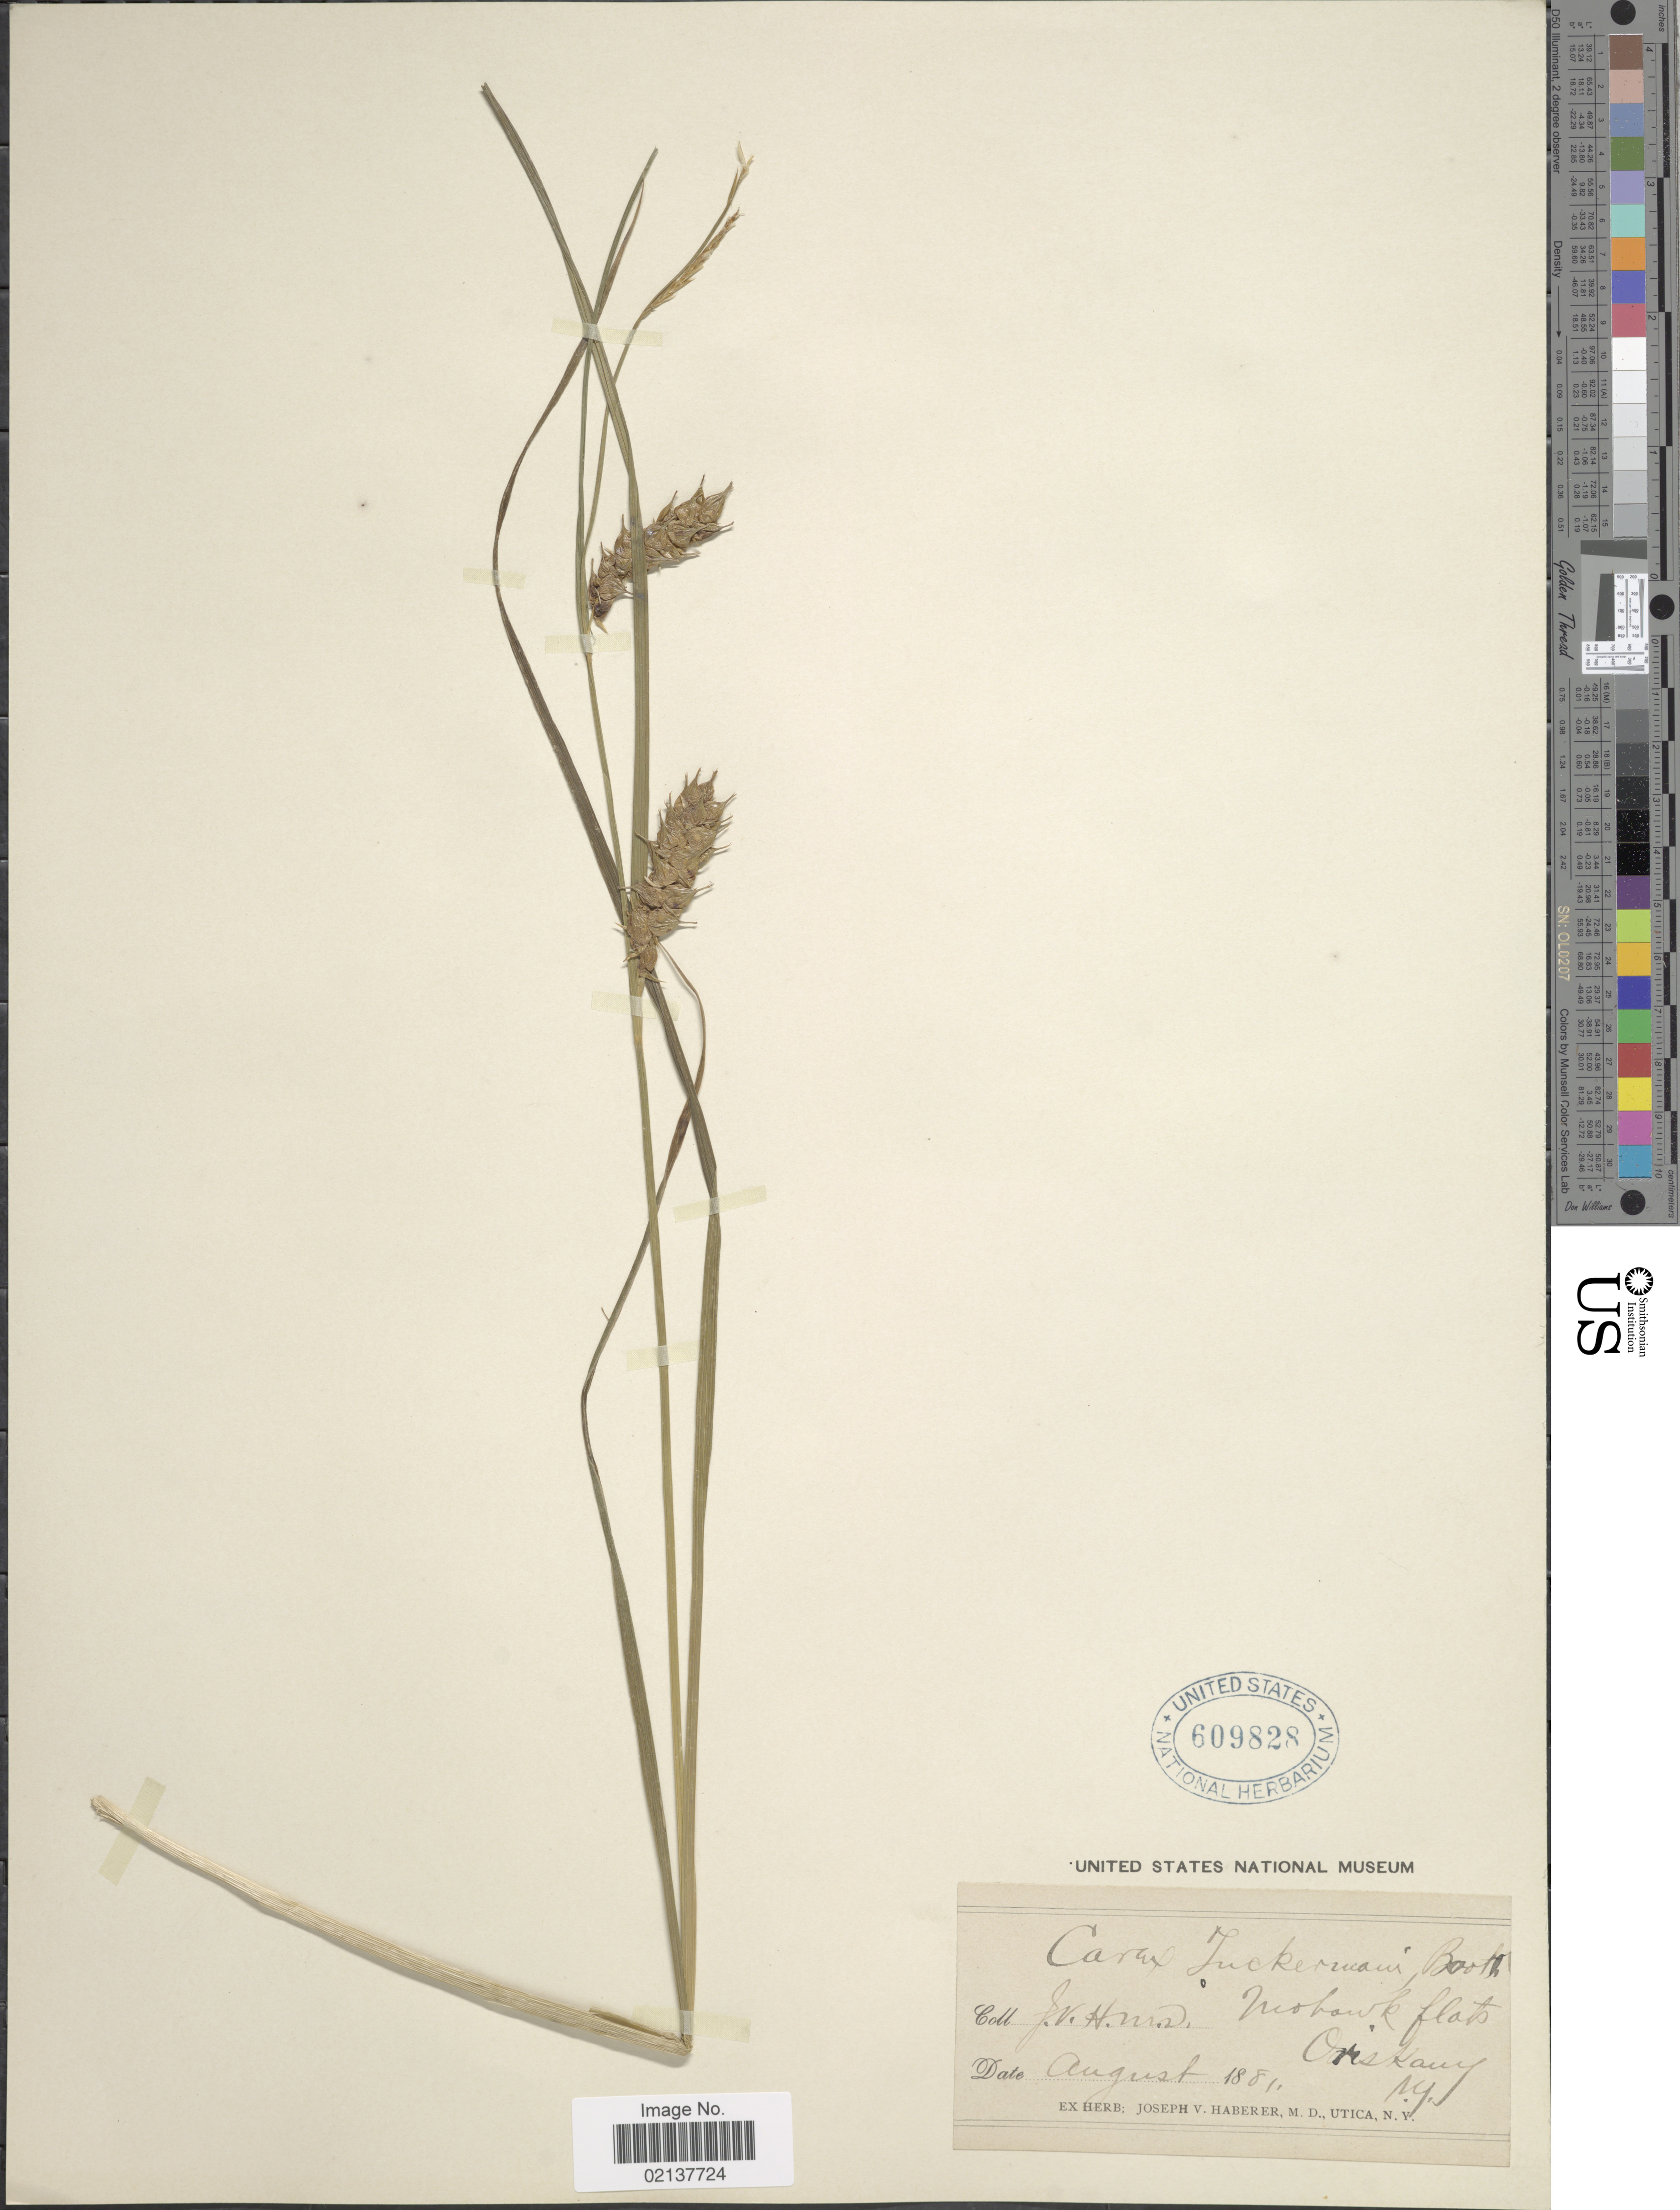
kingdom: Plantae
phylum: Tracheophyta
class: Liliopsida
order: Poales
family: Cyperaceae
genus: Carex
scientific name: Carex tuckermanii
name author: Boott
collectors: J. V. Haberer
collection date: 1881-08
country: United States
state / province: New York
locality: Mohawk flats, Oriskany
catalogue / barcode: US 609828